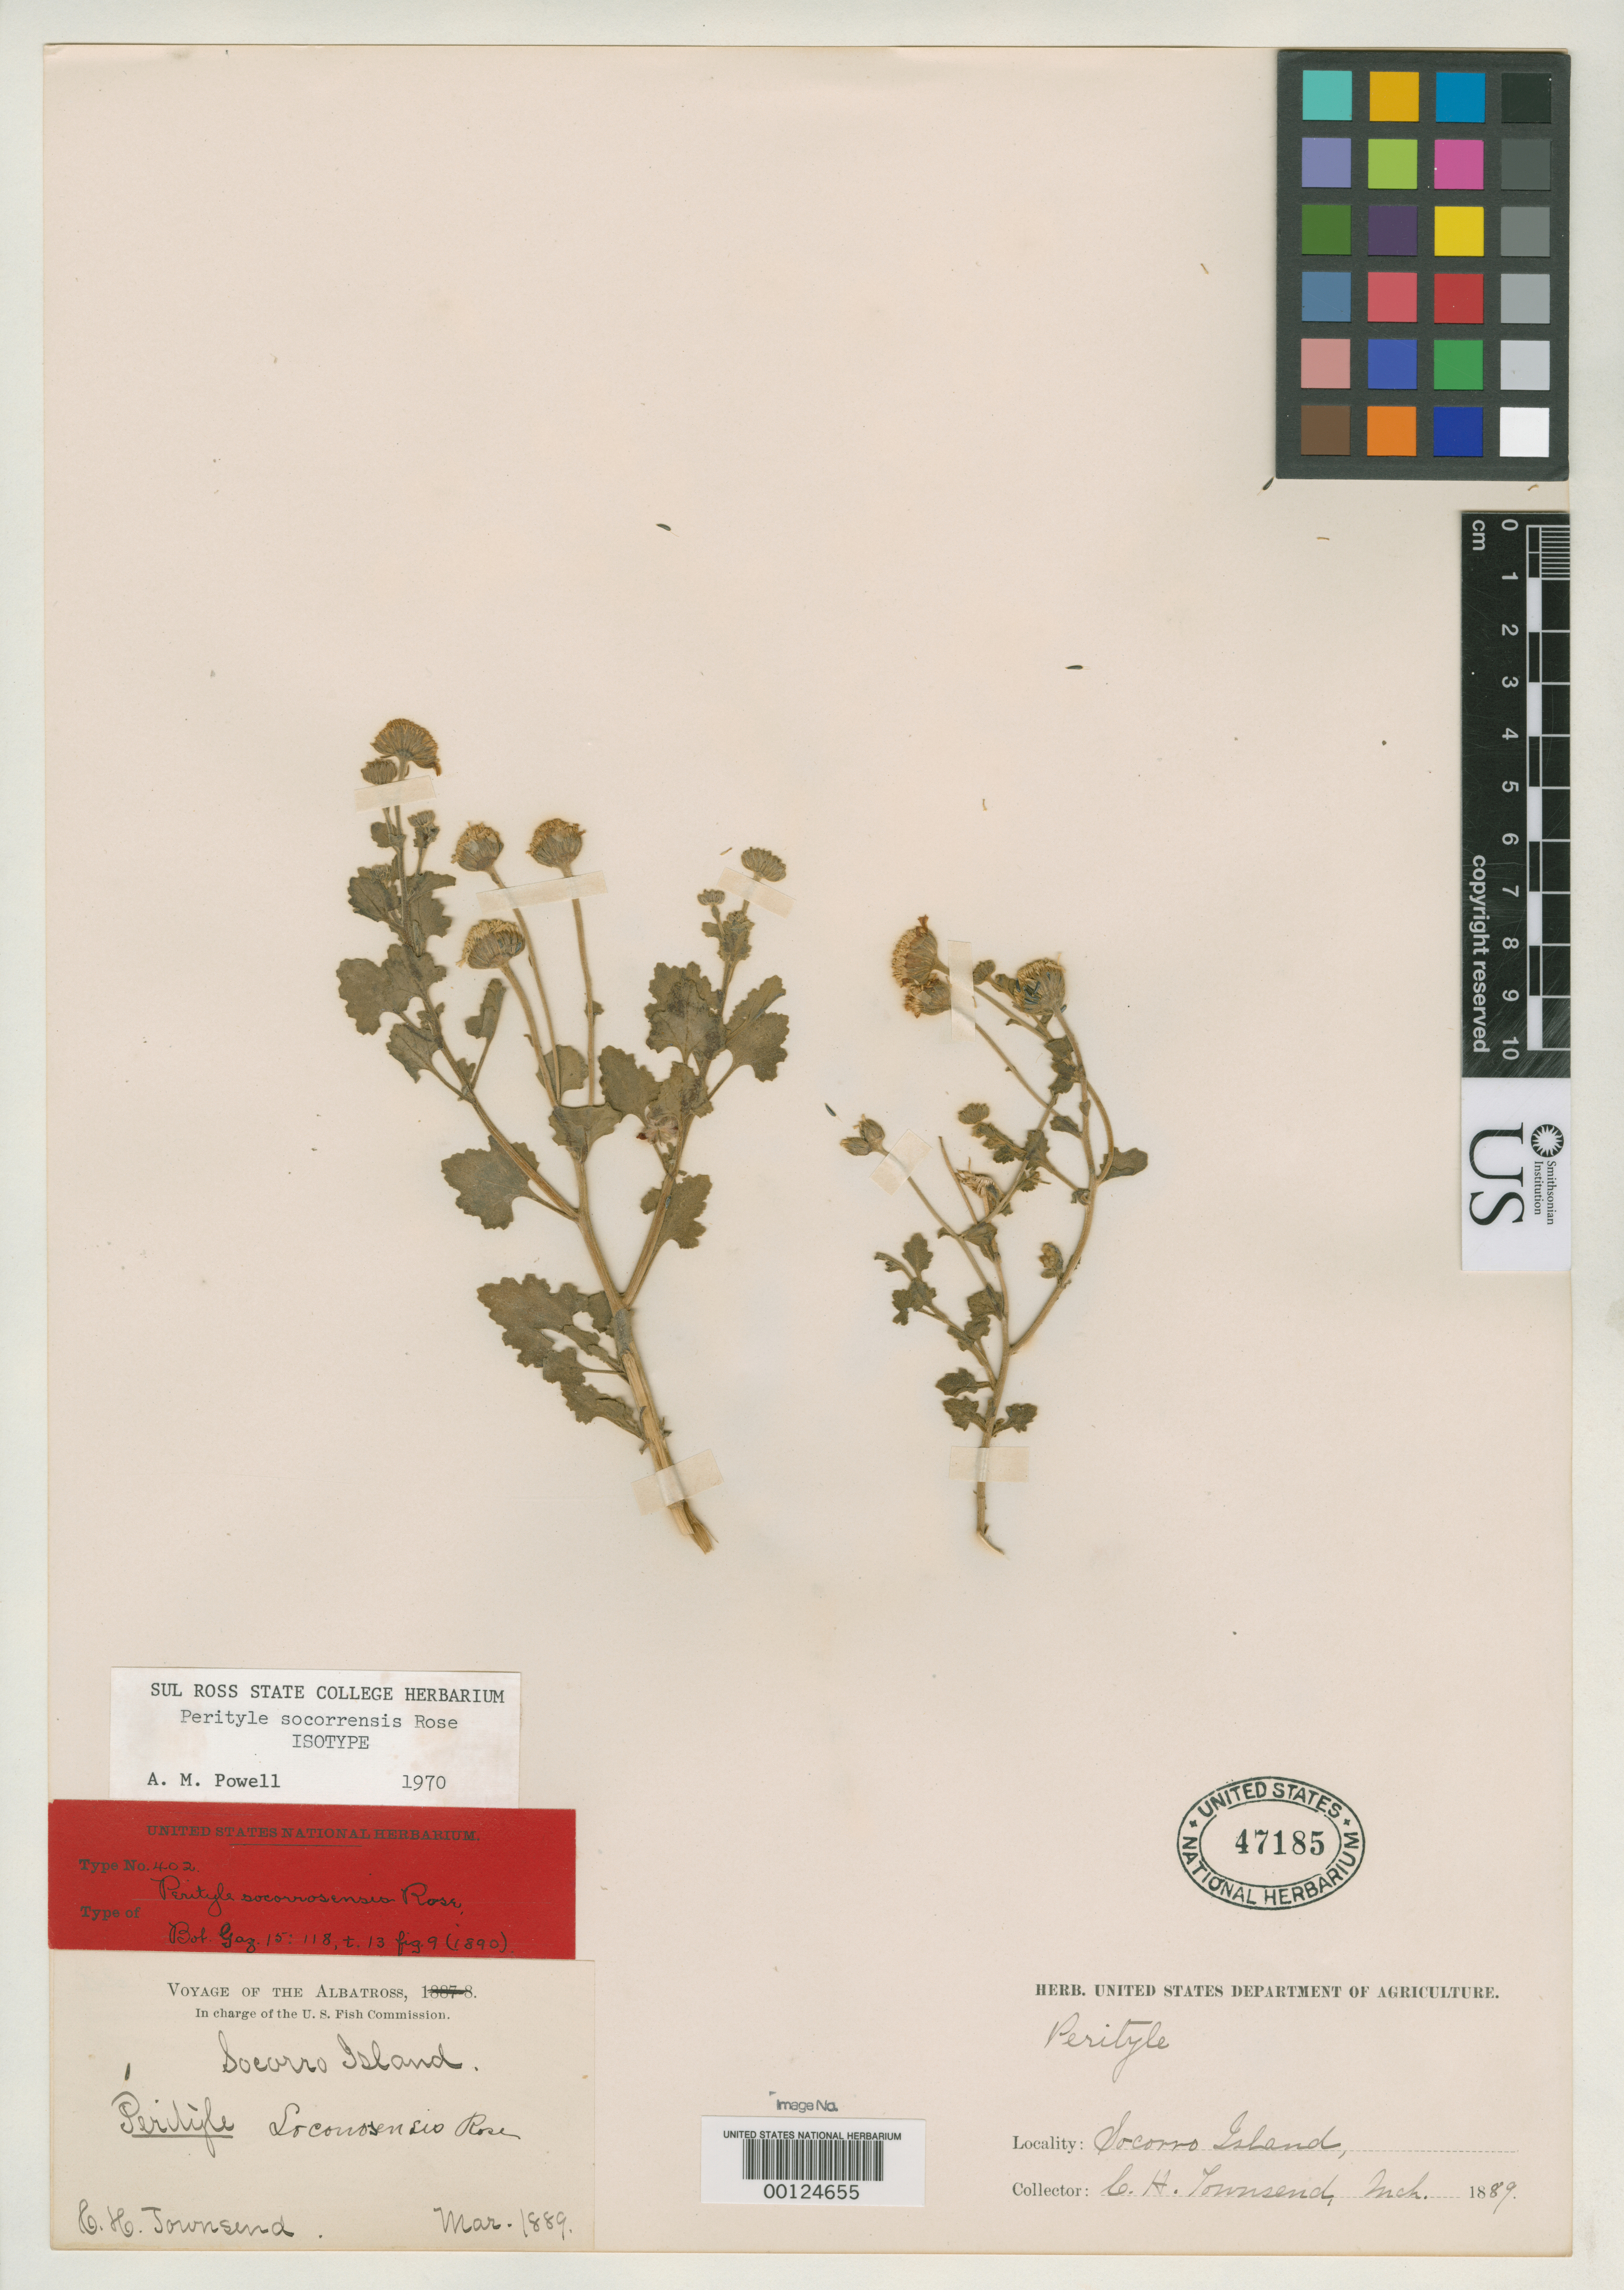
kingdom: Plantae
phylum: Tracheophyta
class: Magnoliopsida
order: Asterales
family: Asteraceae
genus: Perityle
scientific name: Perityle socorrosensis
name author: Rose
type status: Isotype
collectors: C. H. T. Townsend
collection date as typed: Mar 1880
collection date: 1880-03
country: Mexico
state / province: Colima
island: Socorro Island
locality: Revillagigedo Is.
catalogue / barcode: US 47185